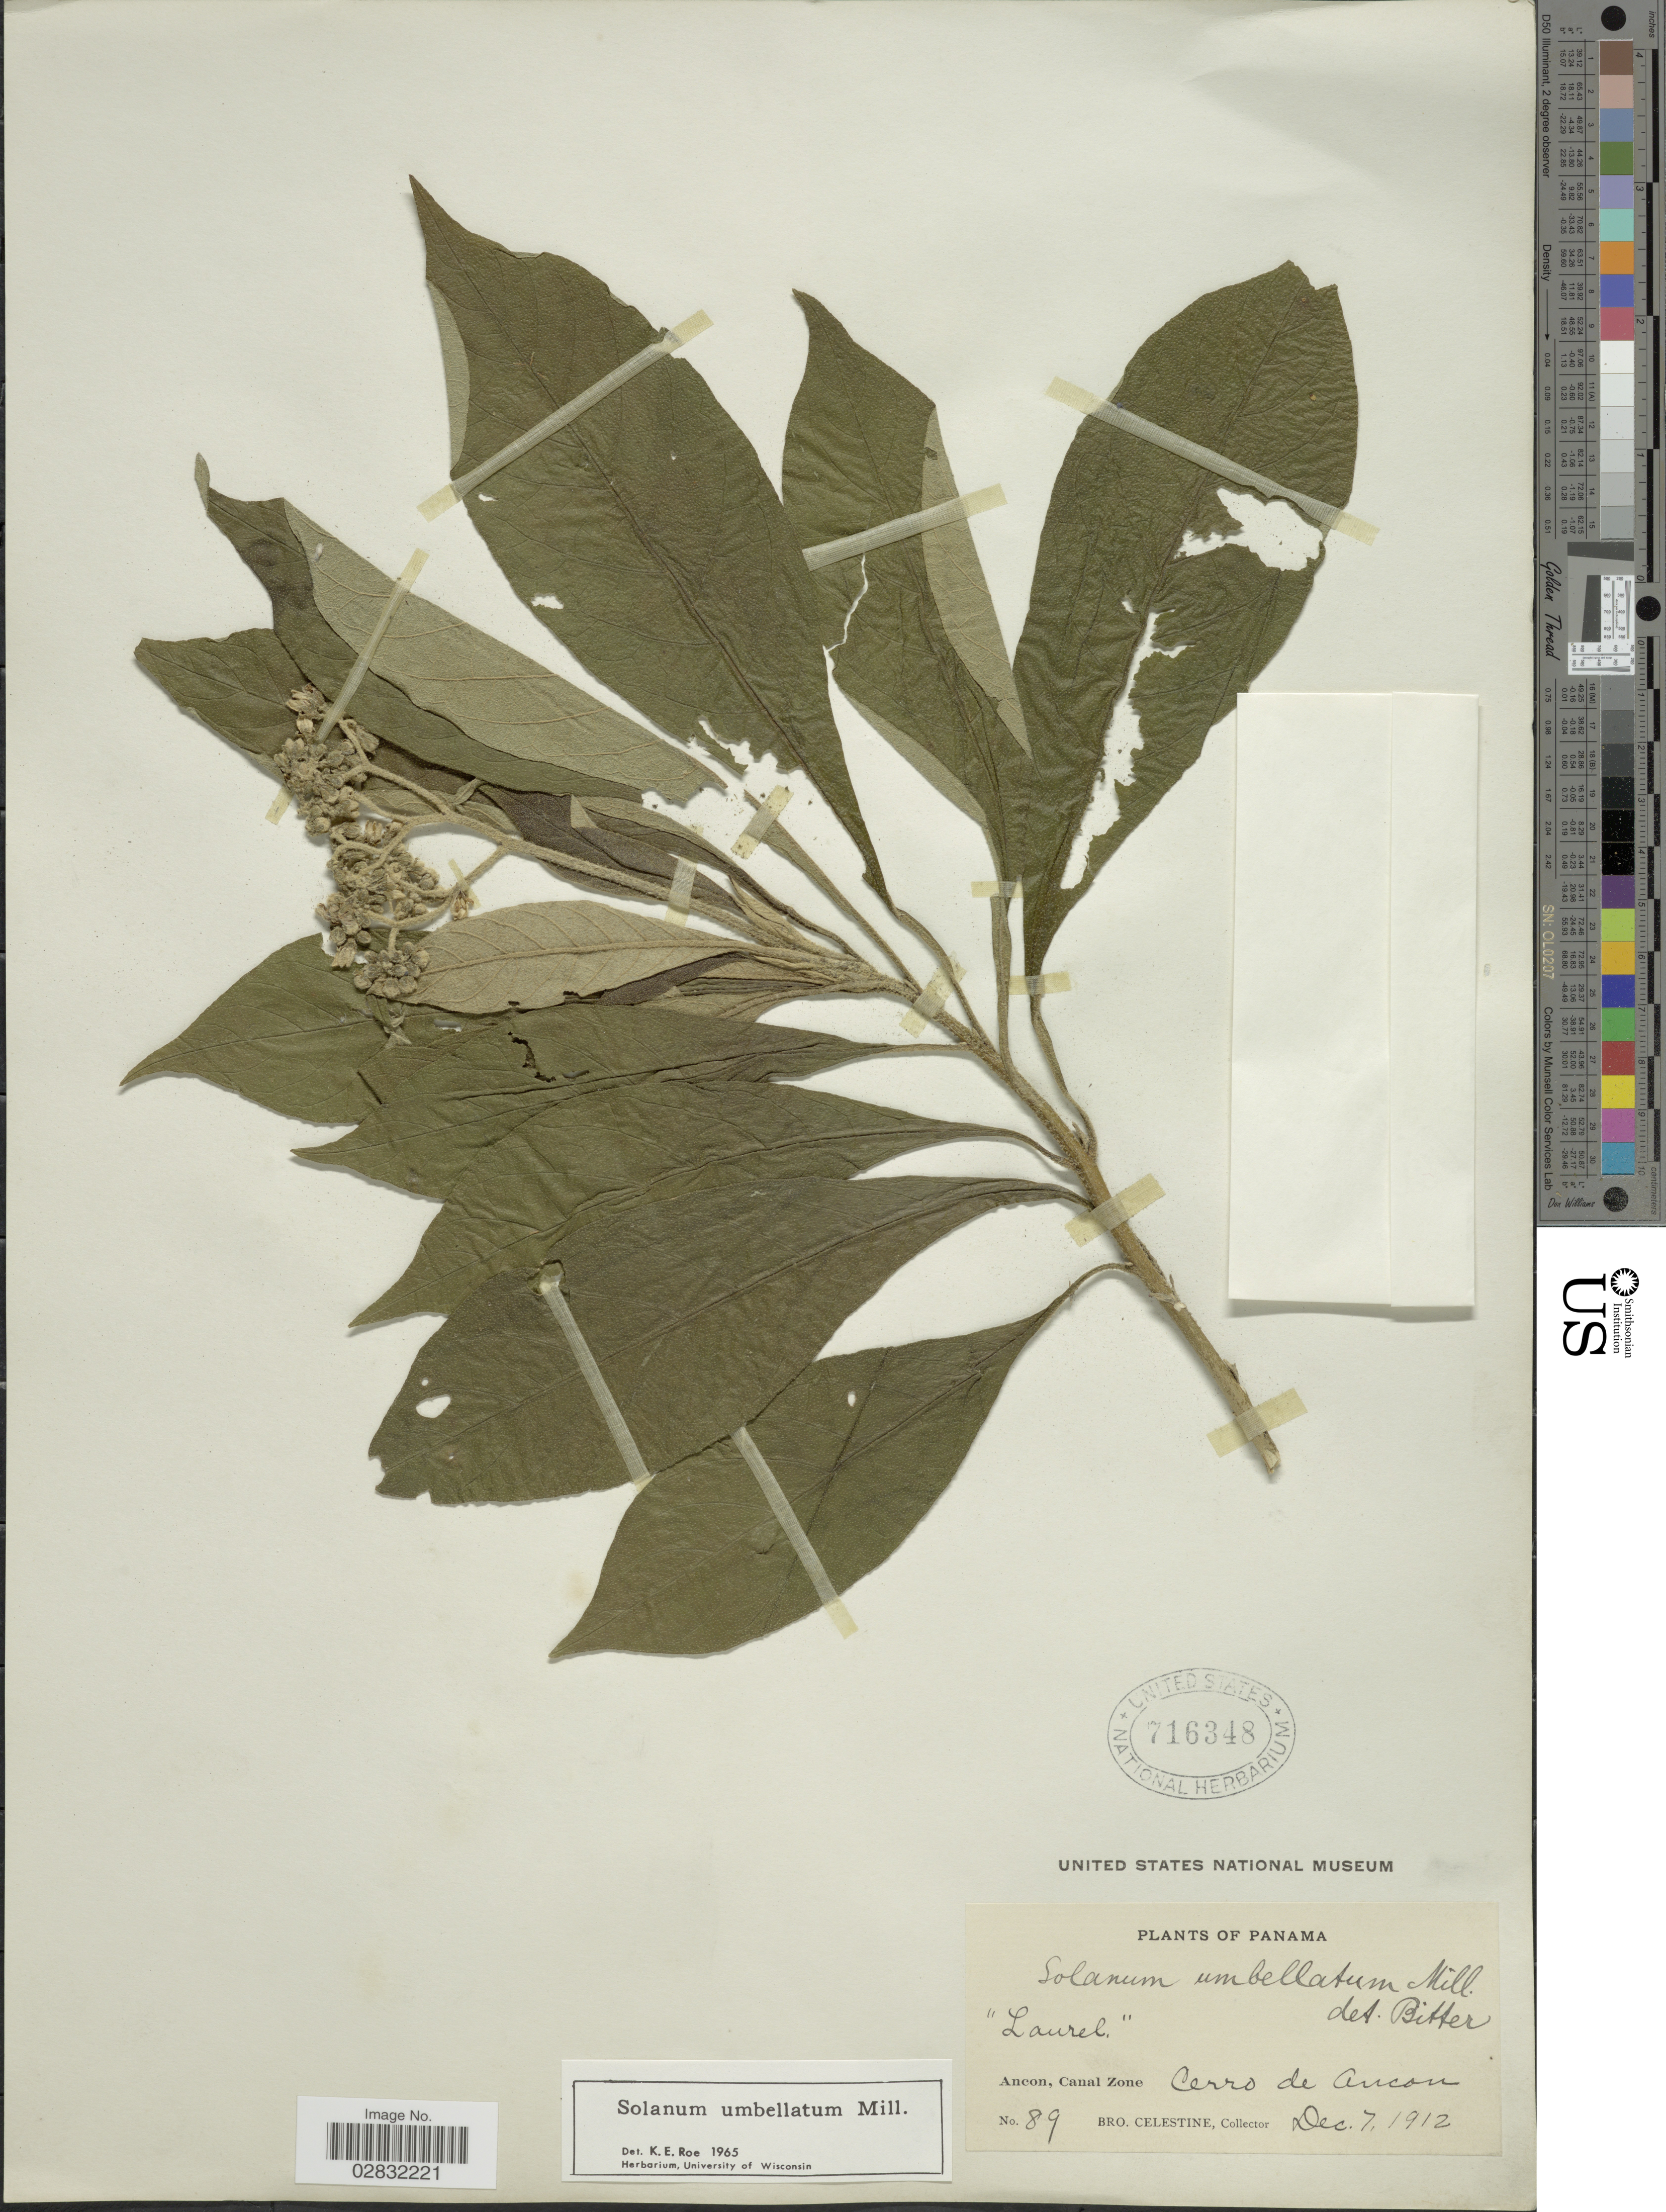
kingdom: Plantae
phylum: Tracheophyta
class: Magnoliopsida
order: Solanales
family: Solanaceae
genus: Solanum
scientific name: Solanum umbellatum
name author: Mill.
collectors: B. Celestine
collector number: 89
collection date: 1912-12-07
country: Panama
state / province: Colón / Panamá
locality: Ancon, Canal Zone, Cerro de Ancon.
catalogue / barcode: US 716348